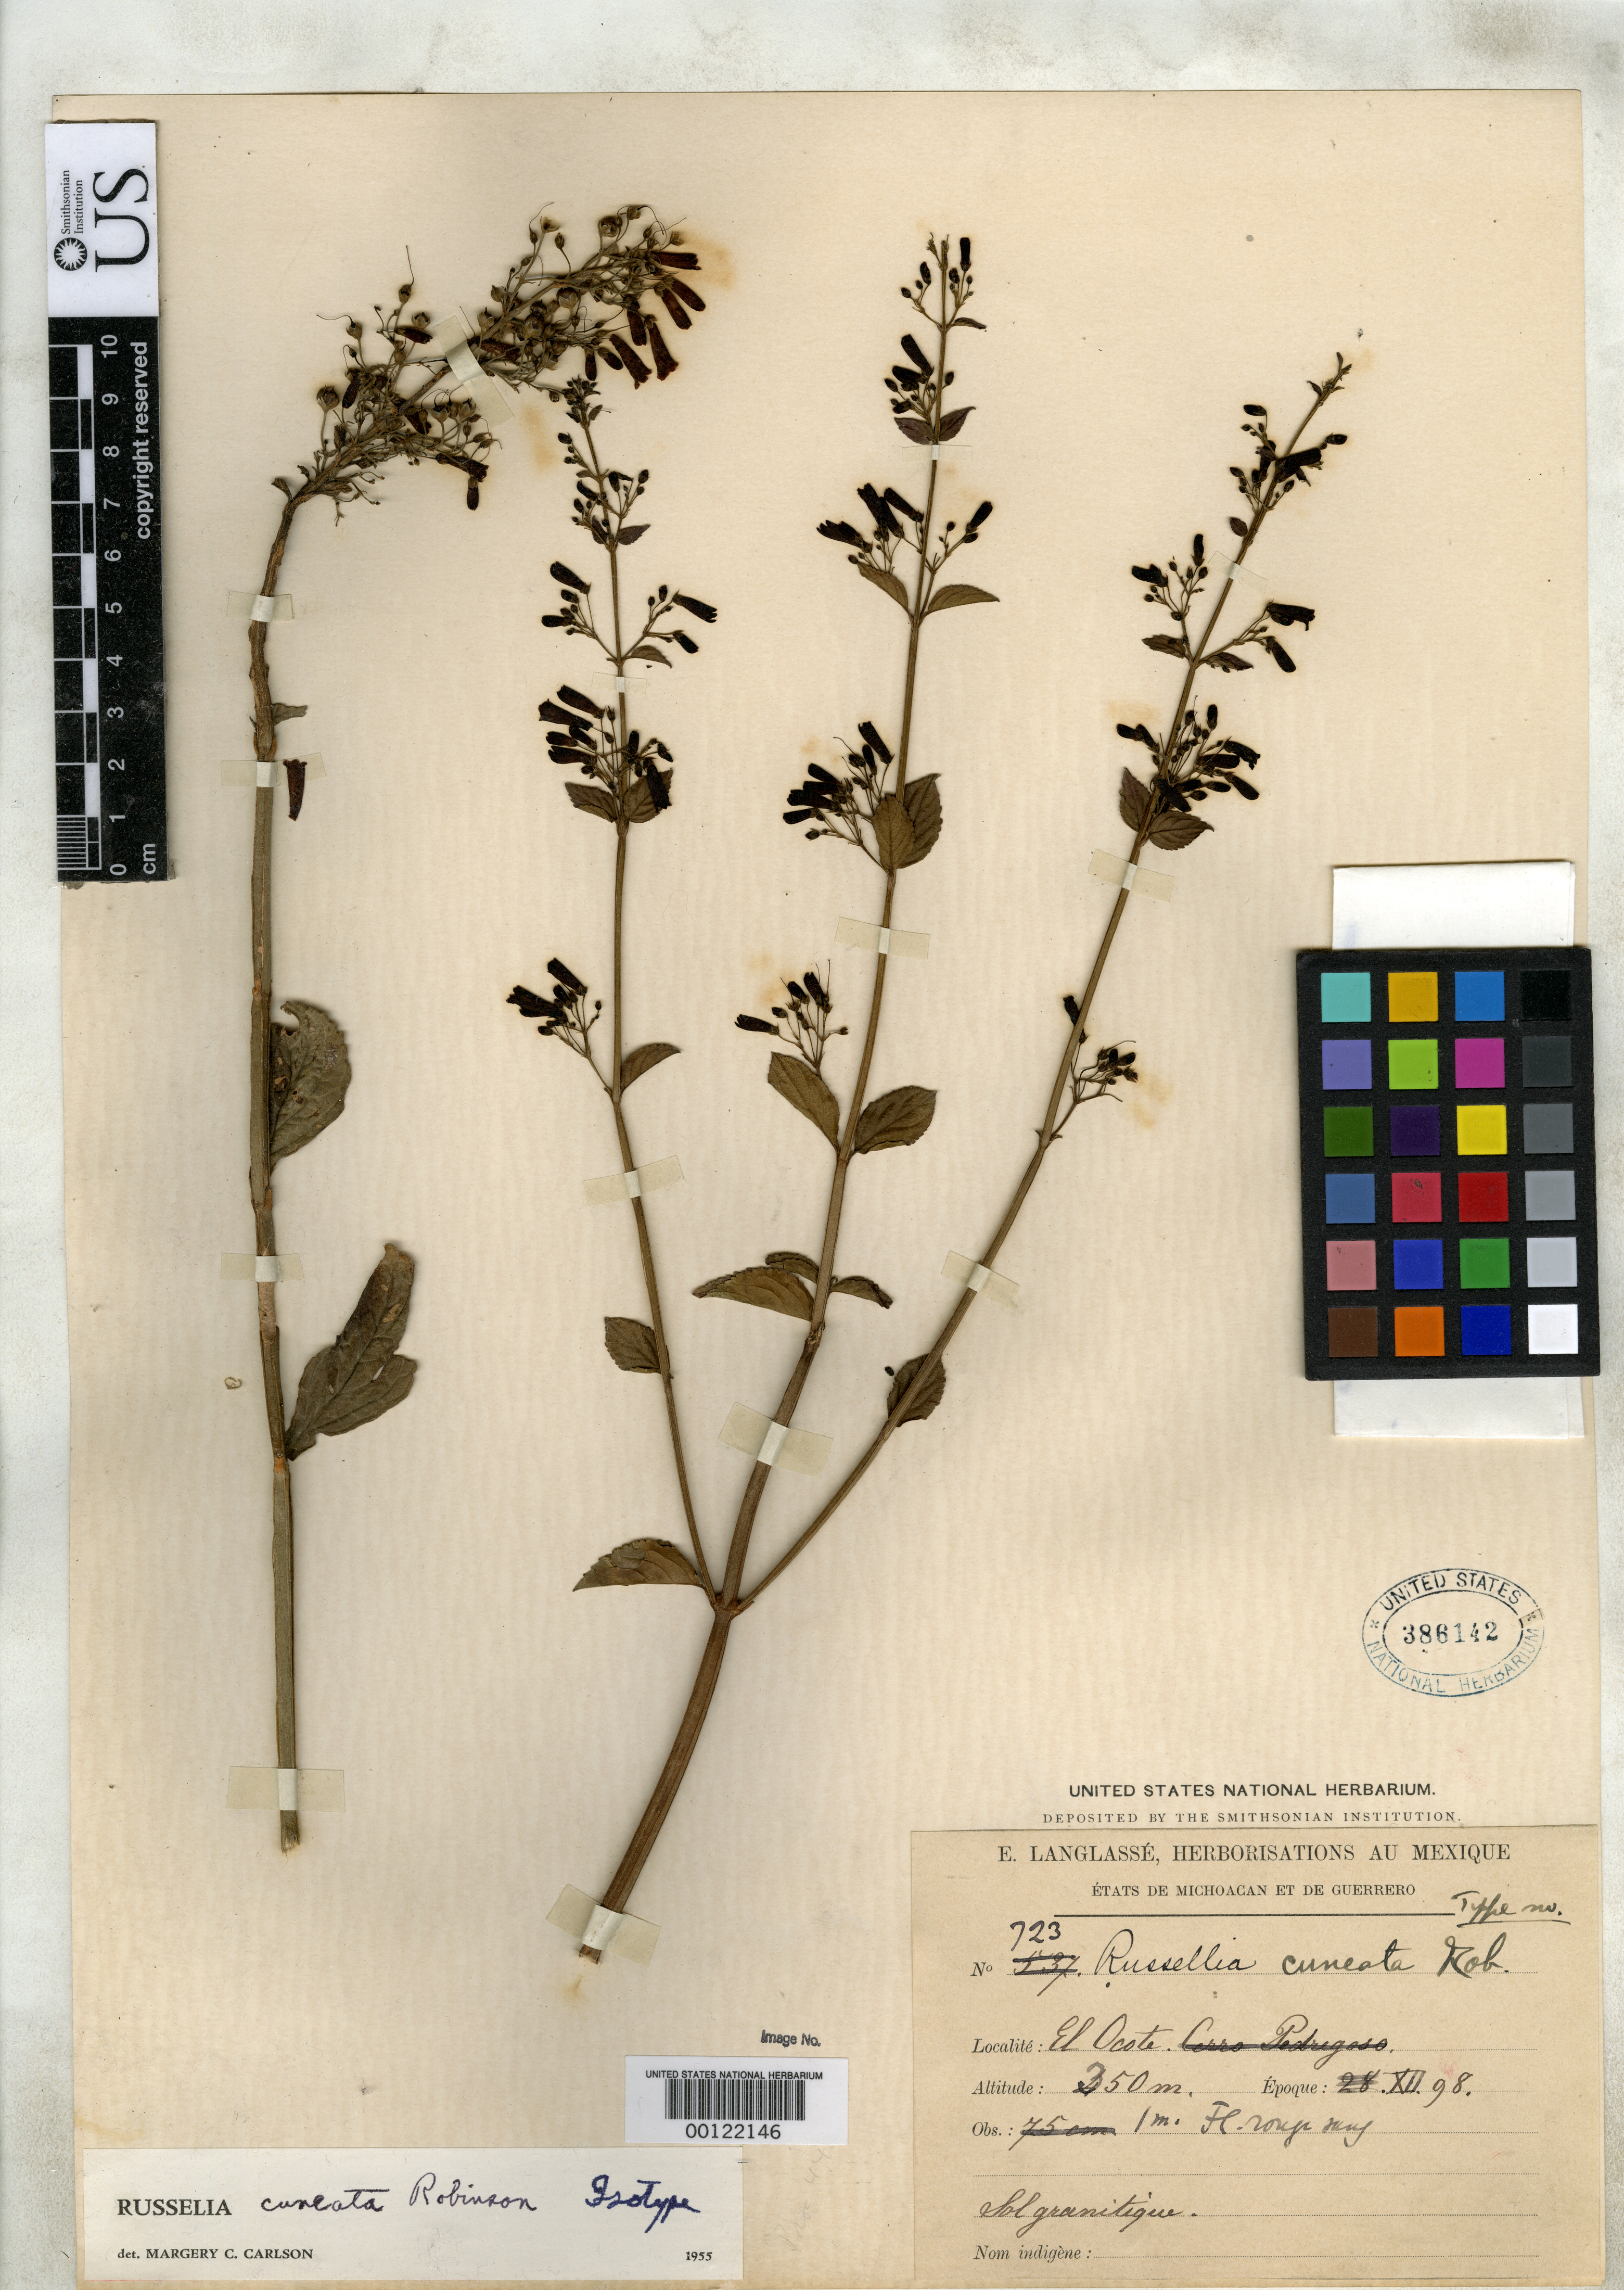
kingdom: Plantae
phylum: Tracheophyta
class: Magnoliopsida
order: Lamiales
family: Plantaginaceae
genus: Russelia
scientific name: Russelia cuneata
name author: B.L. Rob.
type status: Isotype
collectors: E. Langlassé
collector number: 723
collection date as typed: Dec 1898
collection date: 1898-12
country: Mexico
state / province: Michoacán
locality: El Ocote.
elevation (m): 300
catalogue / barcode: US 386142